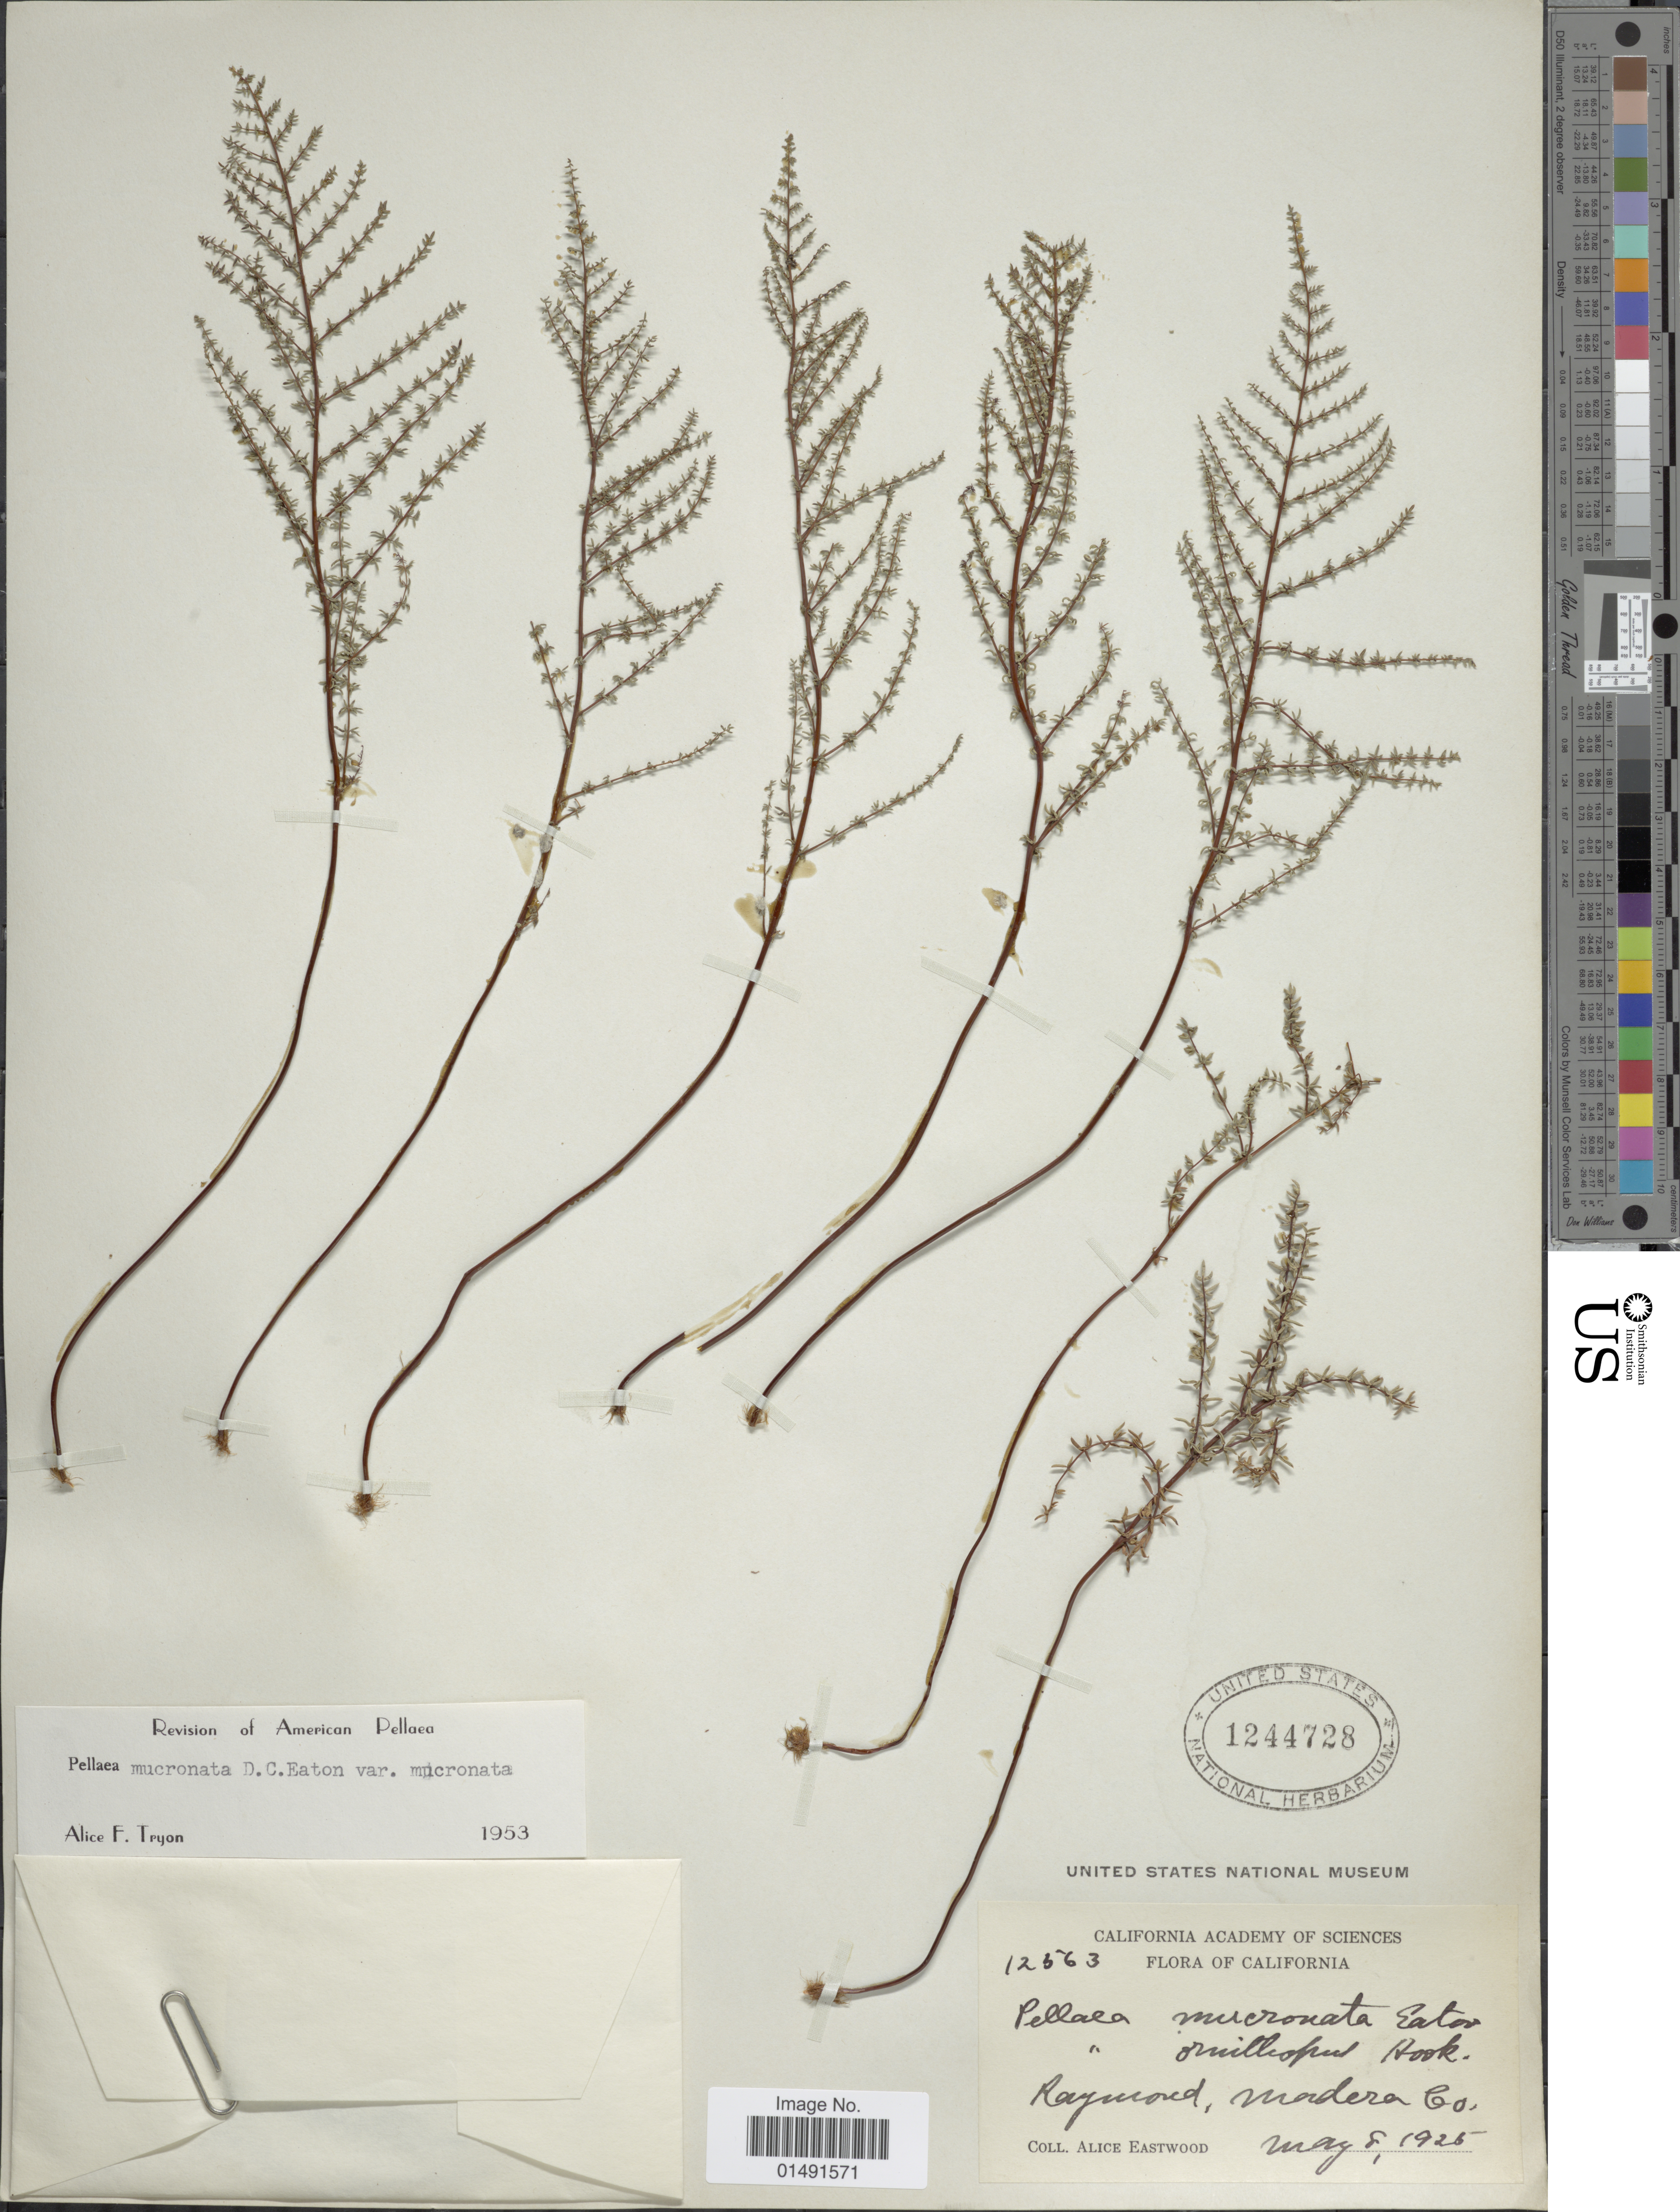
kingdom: Plantae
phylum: Tracheophyta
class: Polypodiopsida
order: Polypodiales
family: Pteridaceae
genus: Pellaea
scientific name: Pellaea mucronata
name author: (D.C. Eaton) D.C. Eaton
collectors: A. Eastwood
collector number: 12563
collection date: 1925-05-08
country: United States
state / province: California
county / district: Madera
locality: Raymond, Madera Co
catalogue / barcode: US 1244728